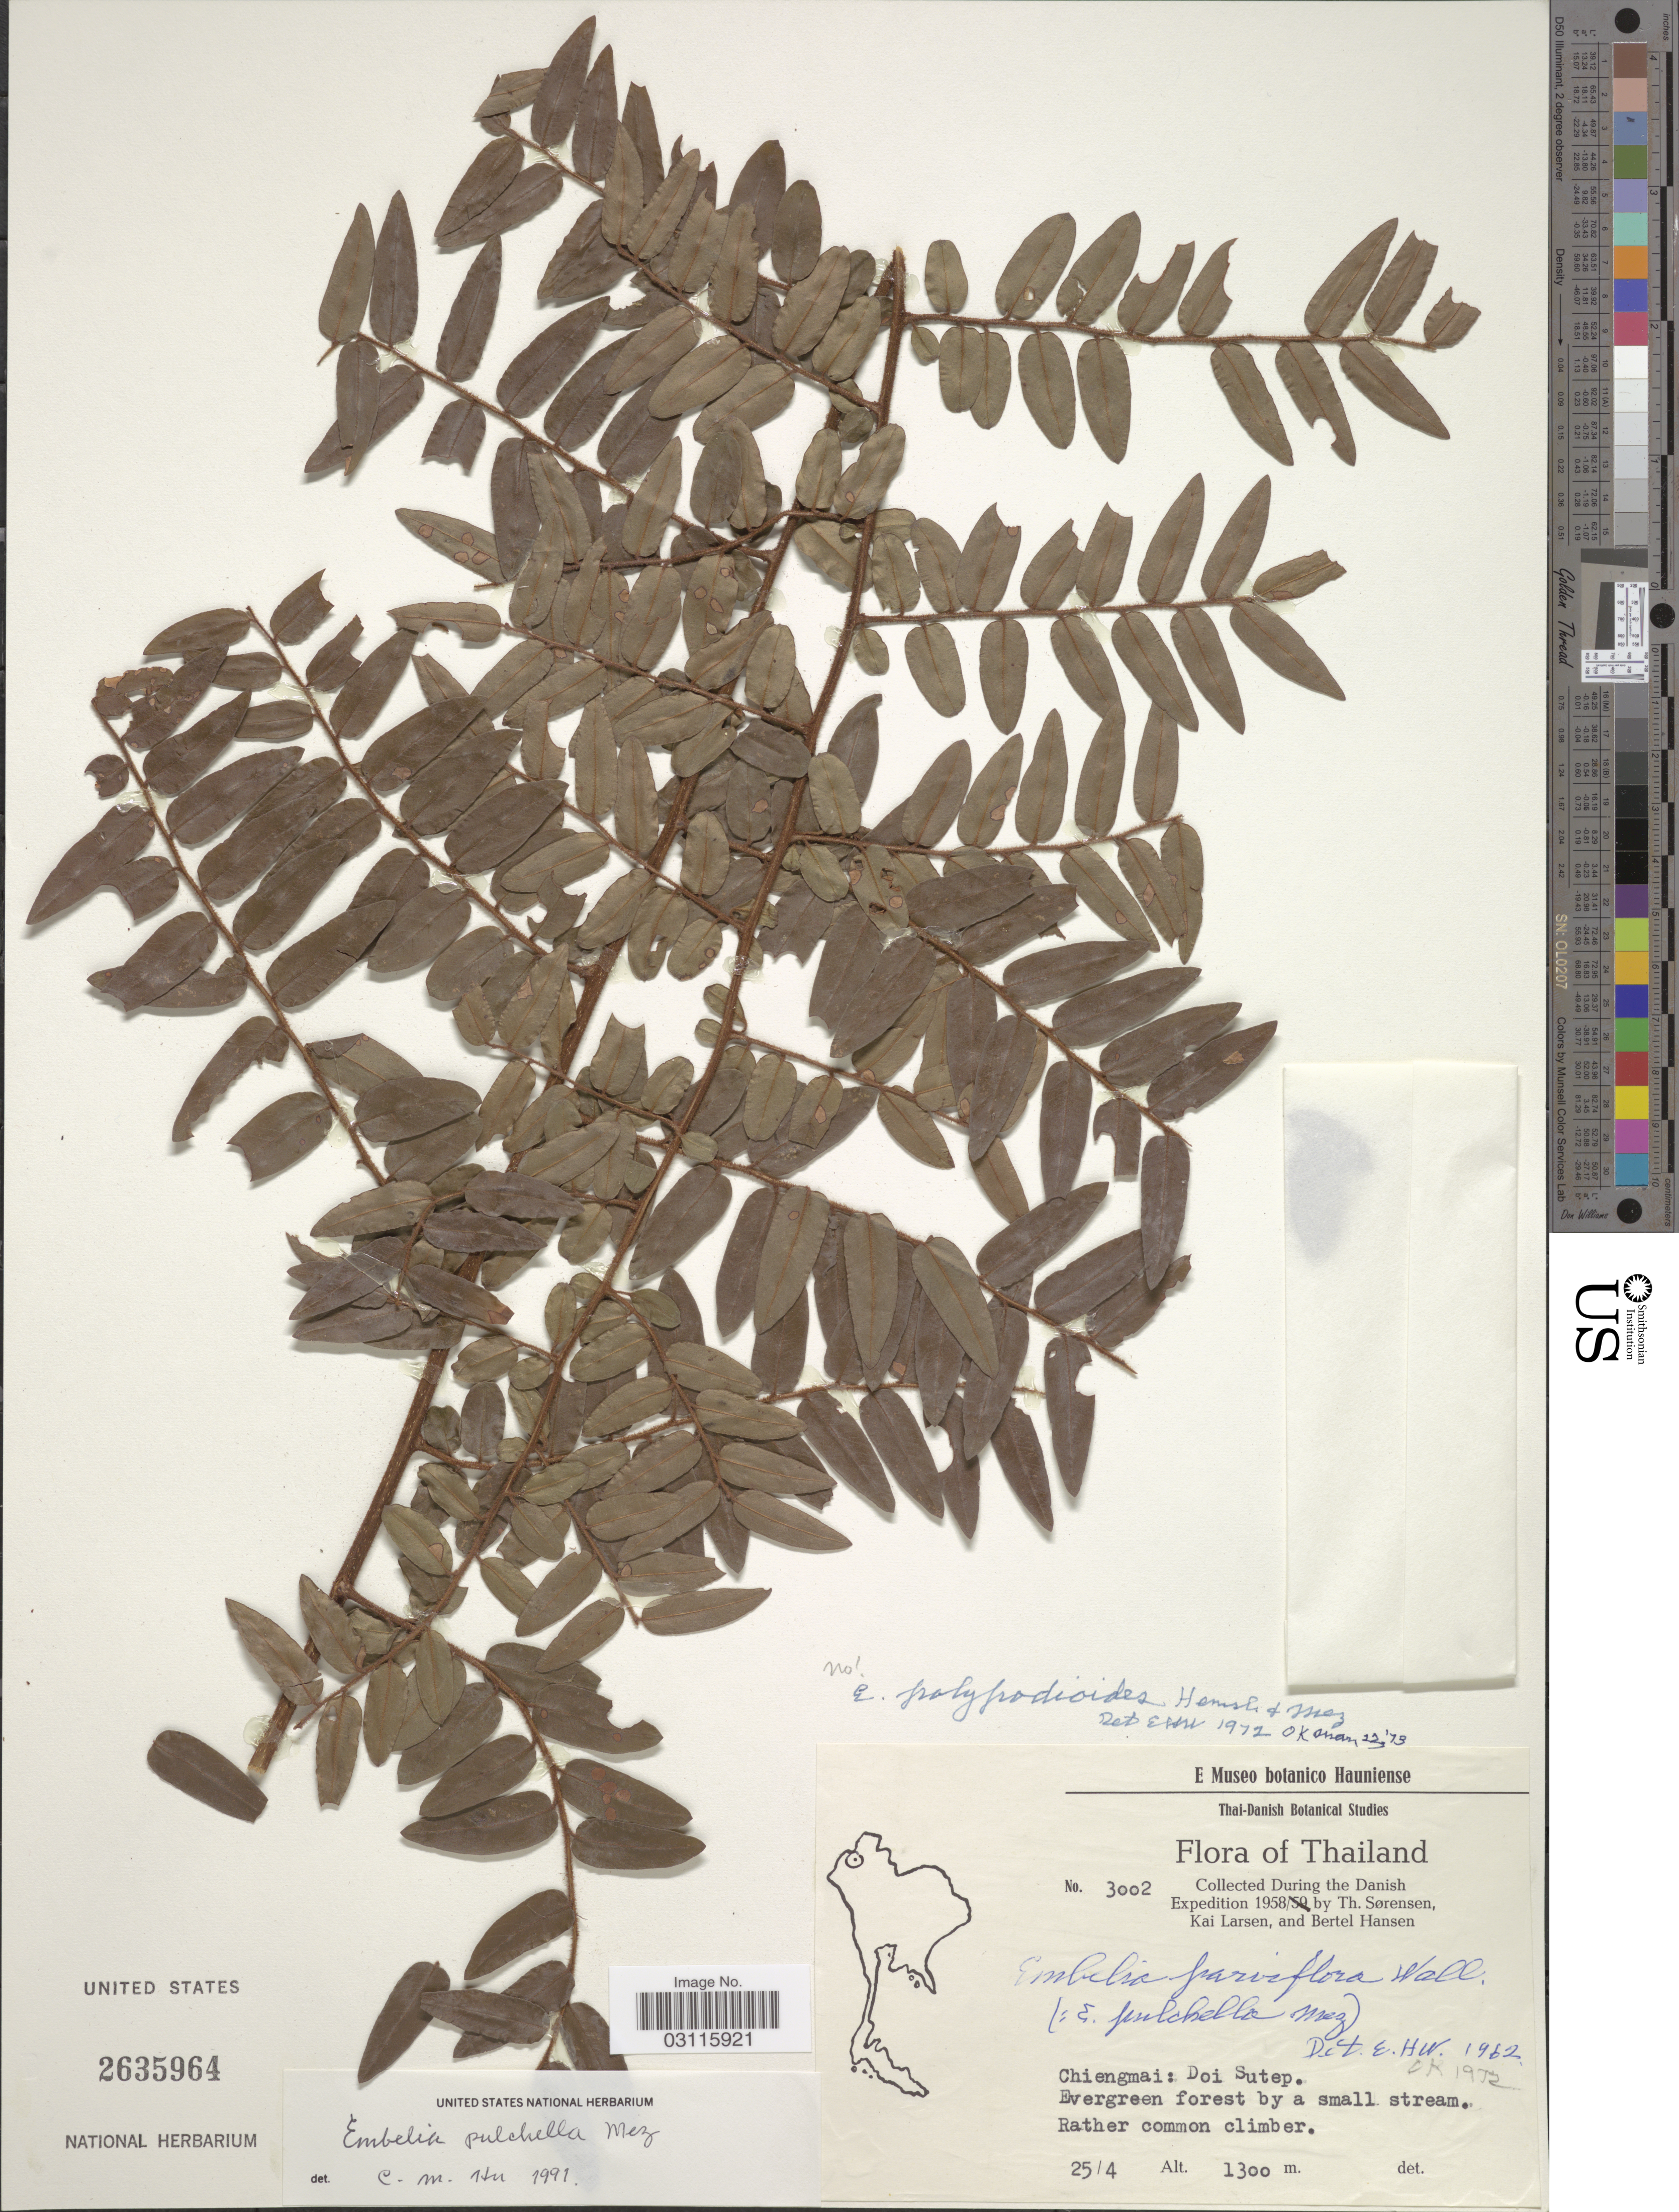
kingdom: Plantae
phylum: Tracheophyta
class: Magnoliopsida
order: Ericales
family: Primulaceae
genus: Embelia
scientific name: Embelia polypodioides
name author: Hemsl. & Mez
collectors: T. Sorensen, K. Larsen & B. Hansen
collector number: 3002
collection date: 1958-04-25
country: Thailand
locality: Chiengmai: Doi Sutep.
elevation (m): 1300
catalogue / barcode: US 2635964